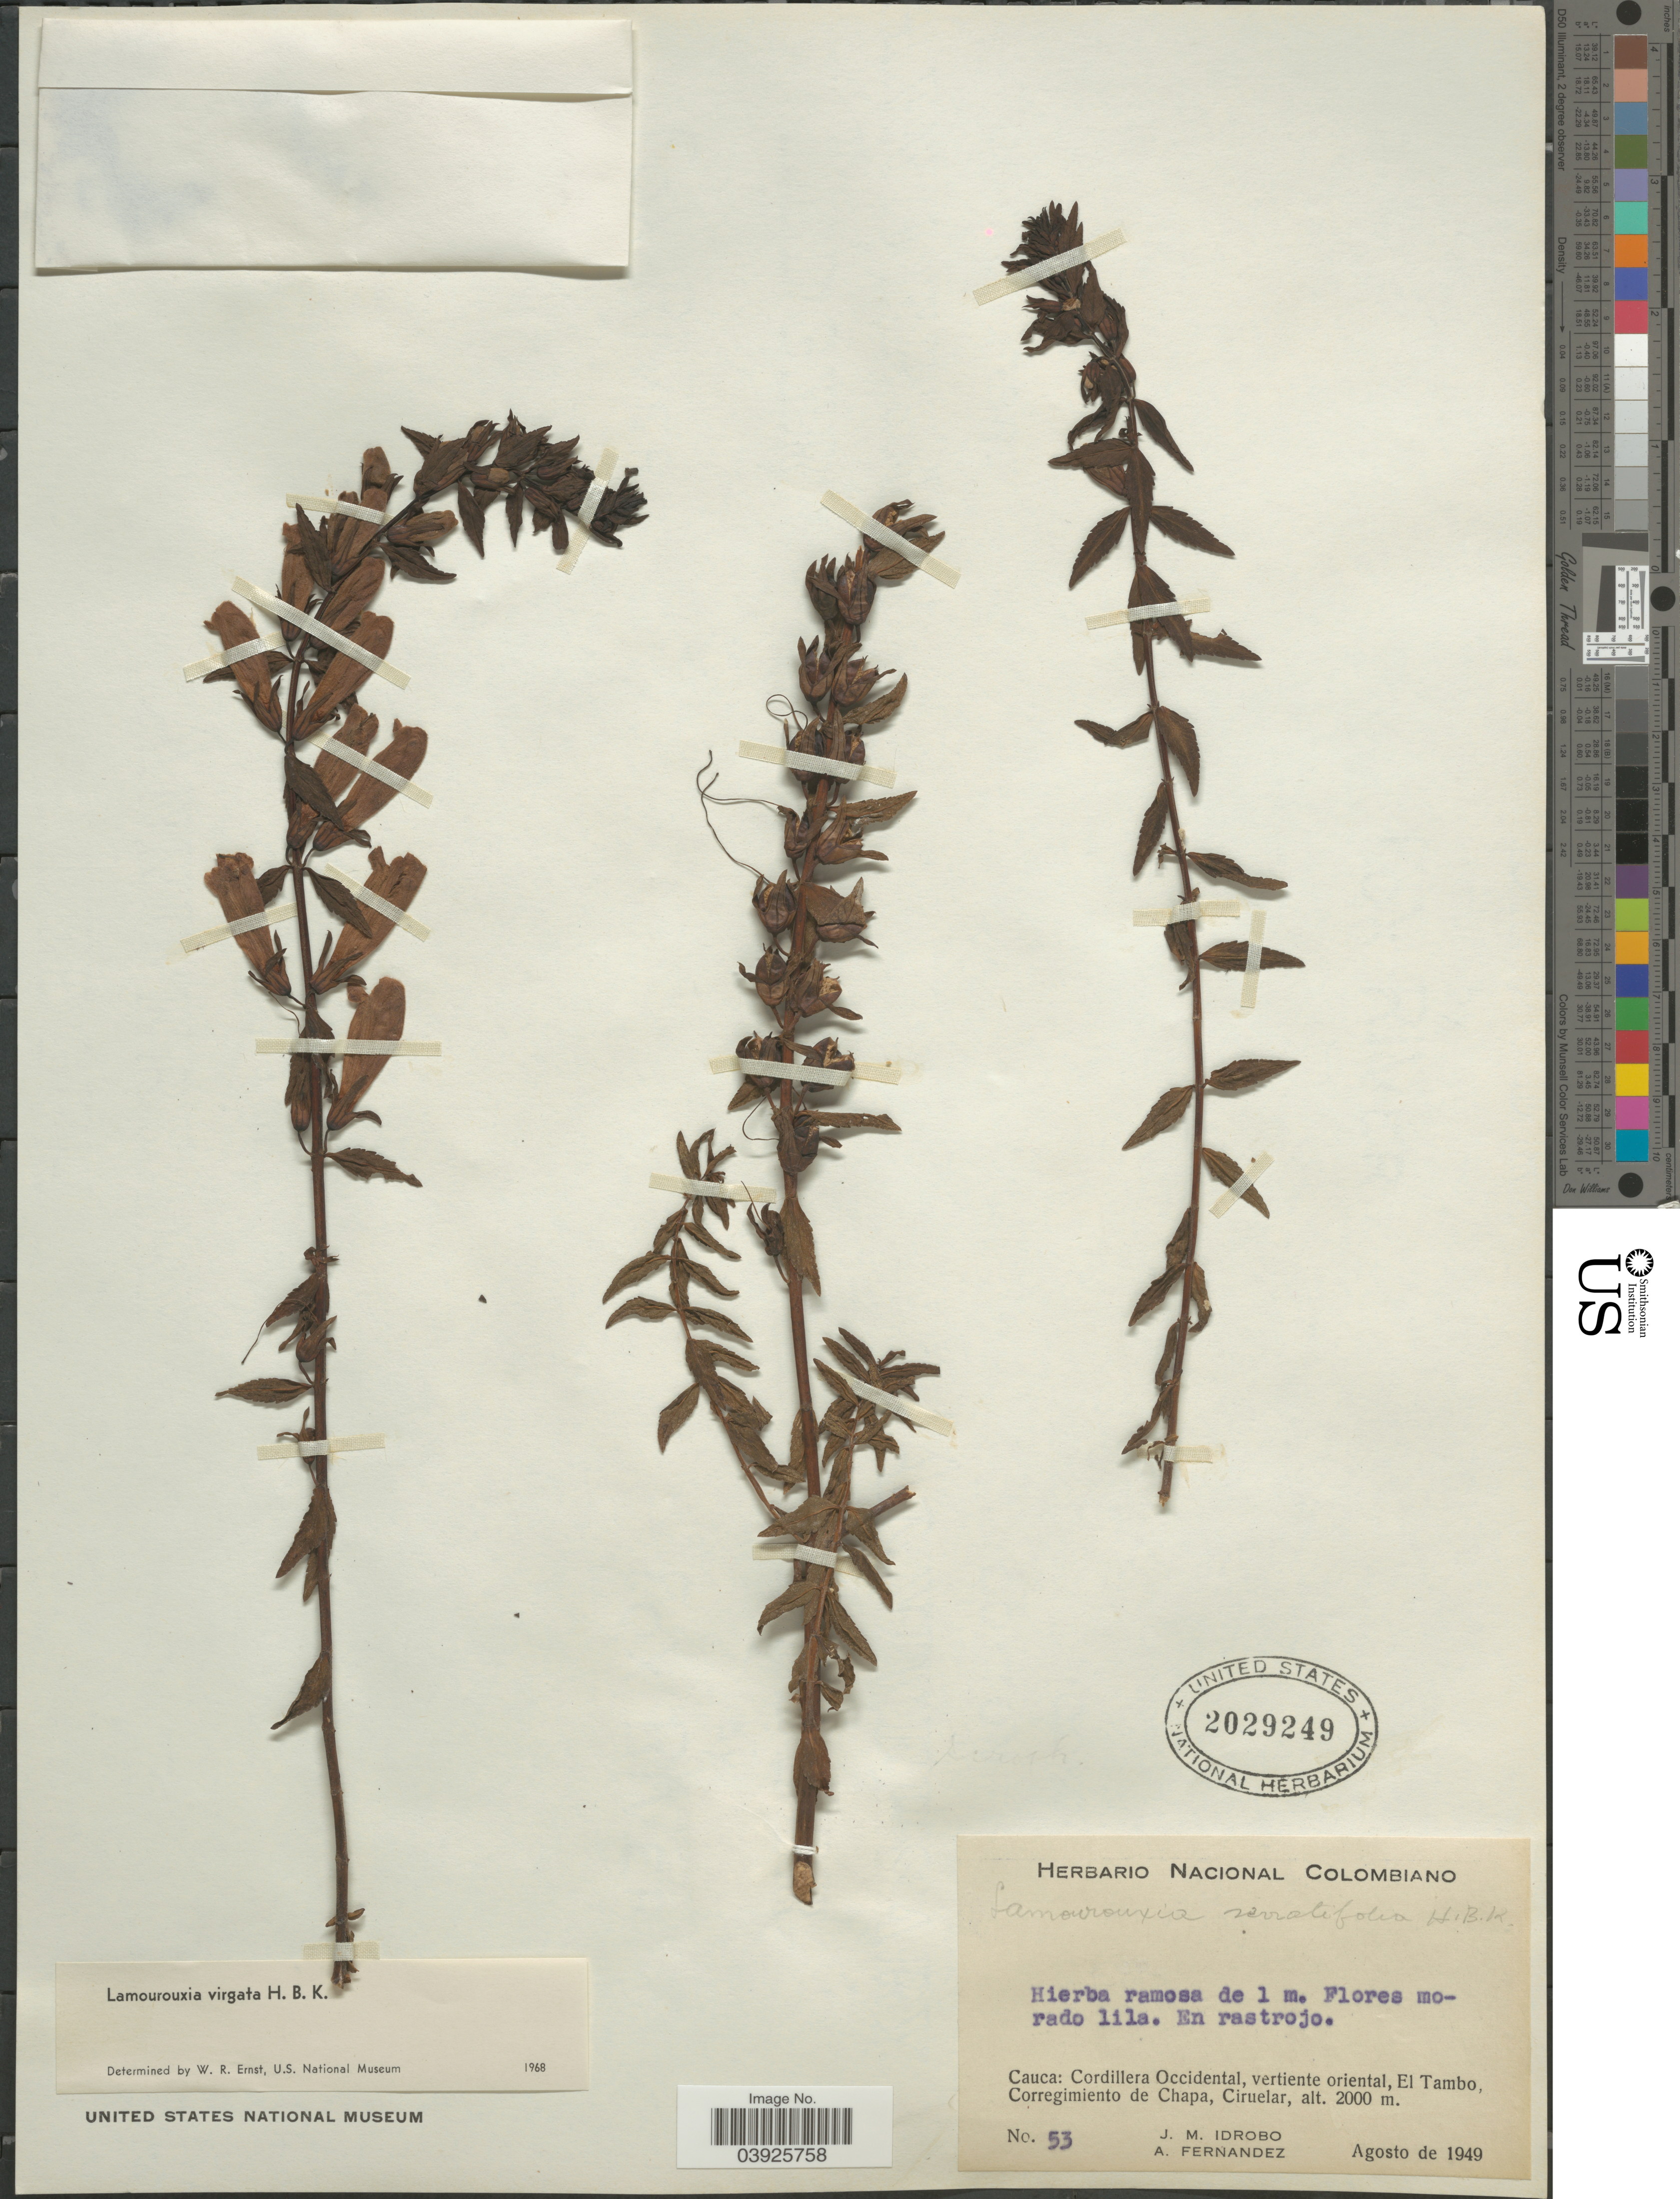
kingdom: Plantae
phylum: Tracheophyta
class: Magnoliopsida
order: Lamiales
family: Orobanchaceae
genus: Lamourouxia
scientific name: Lamourouxia virgata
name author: Kunth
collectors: J. M. Idrobo & A. Fernandez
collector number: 53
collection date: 1949-08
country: Colombia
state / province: Cauca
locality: Cordillera Occidental, vertiente oriental, El Tambo, Corregimiento de Chapa, Ciruelar.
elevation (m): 2000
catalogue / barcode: US 2029249